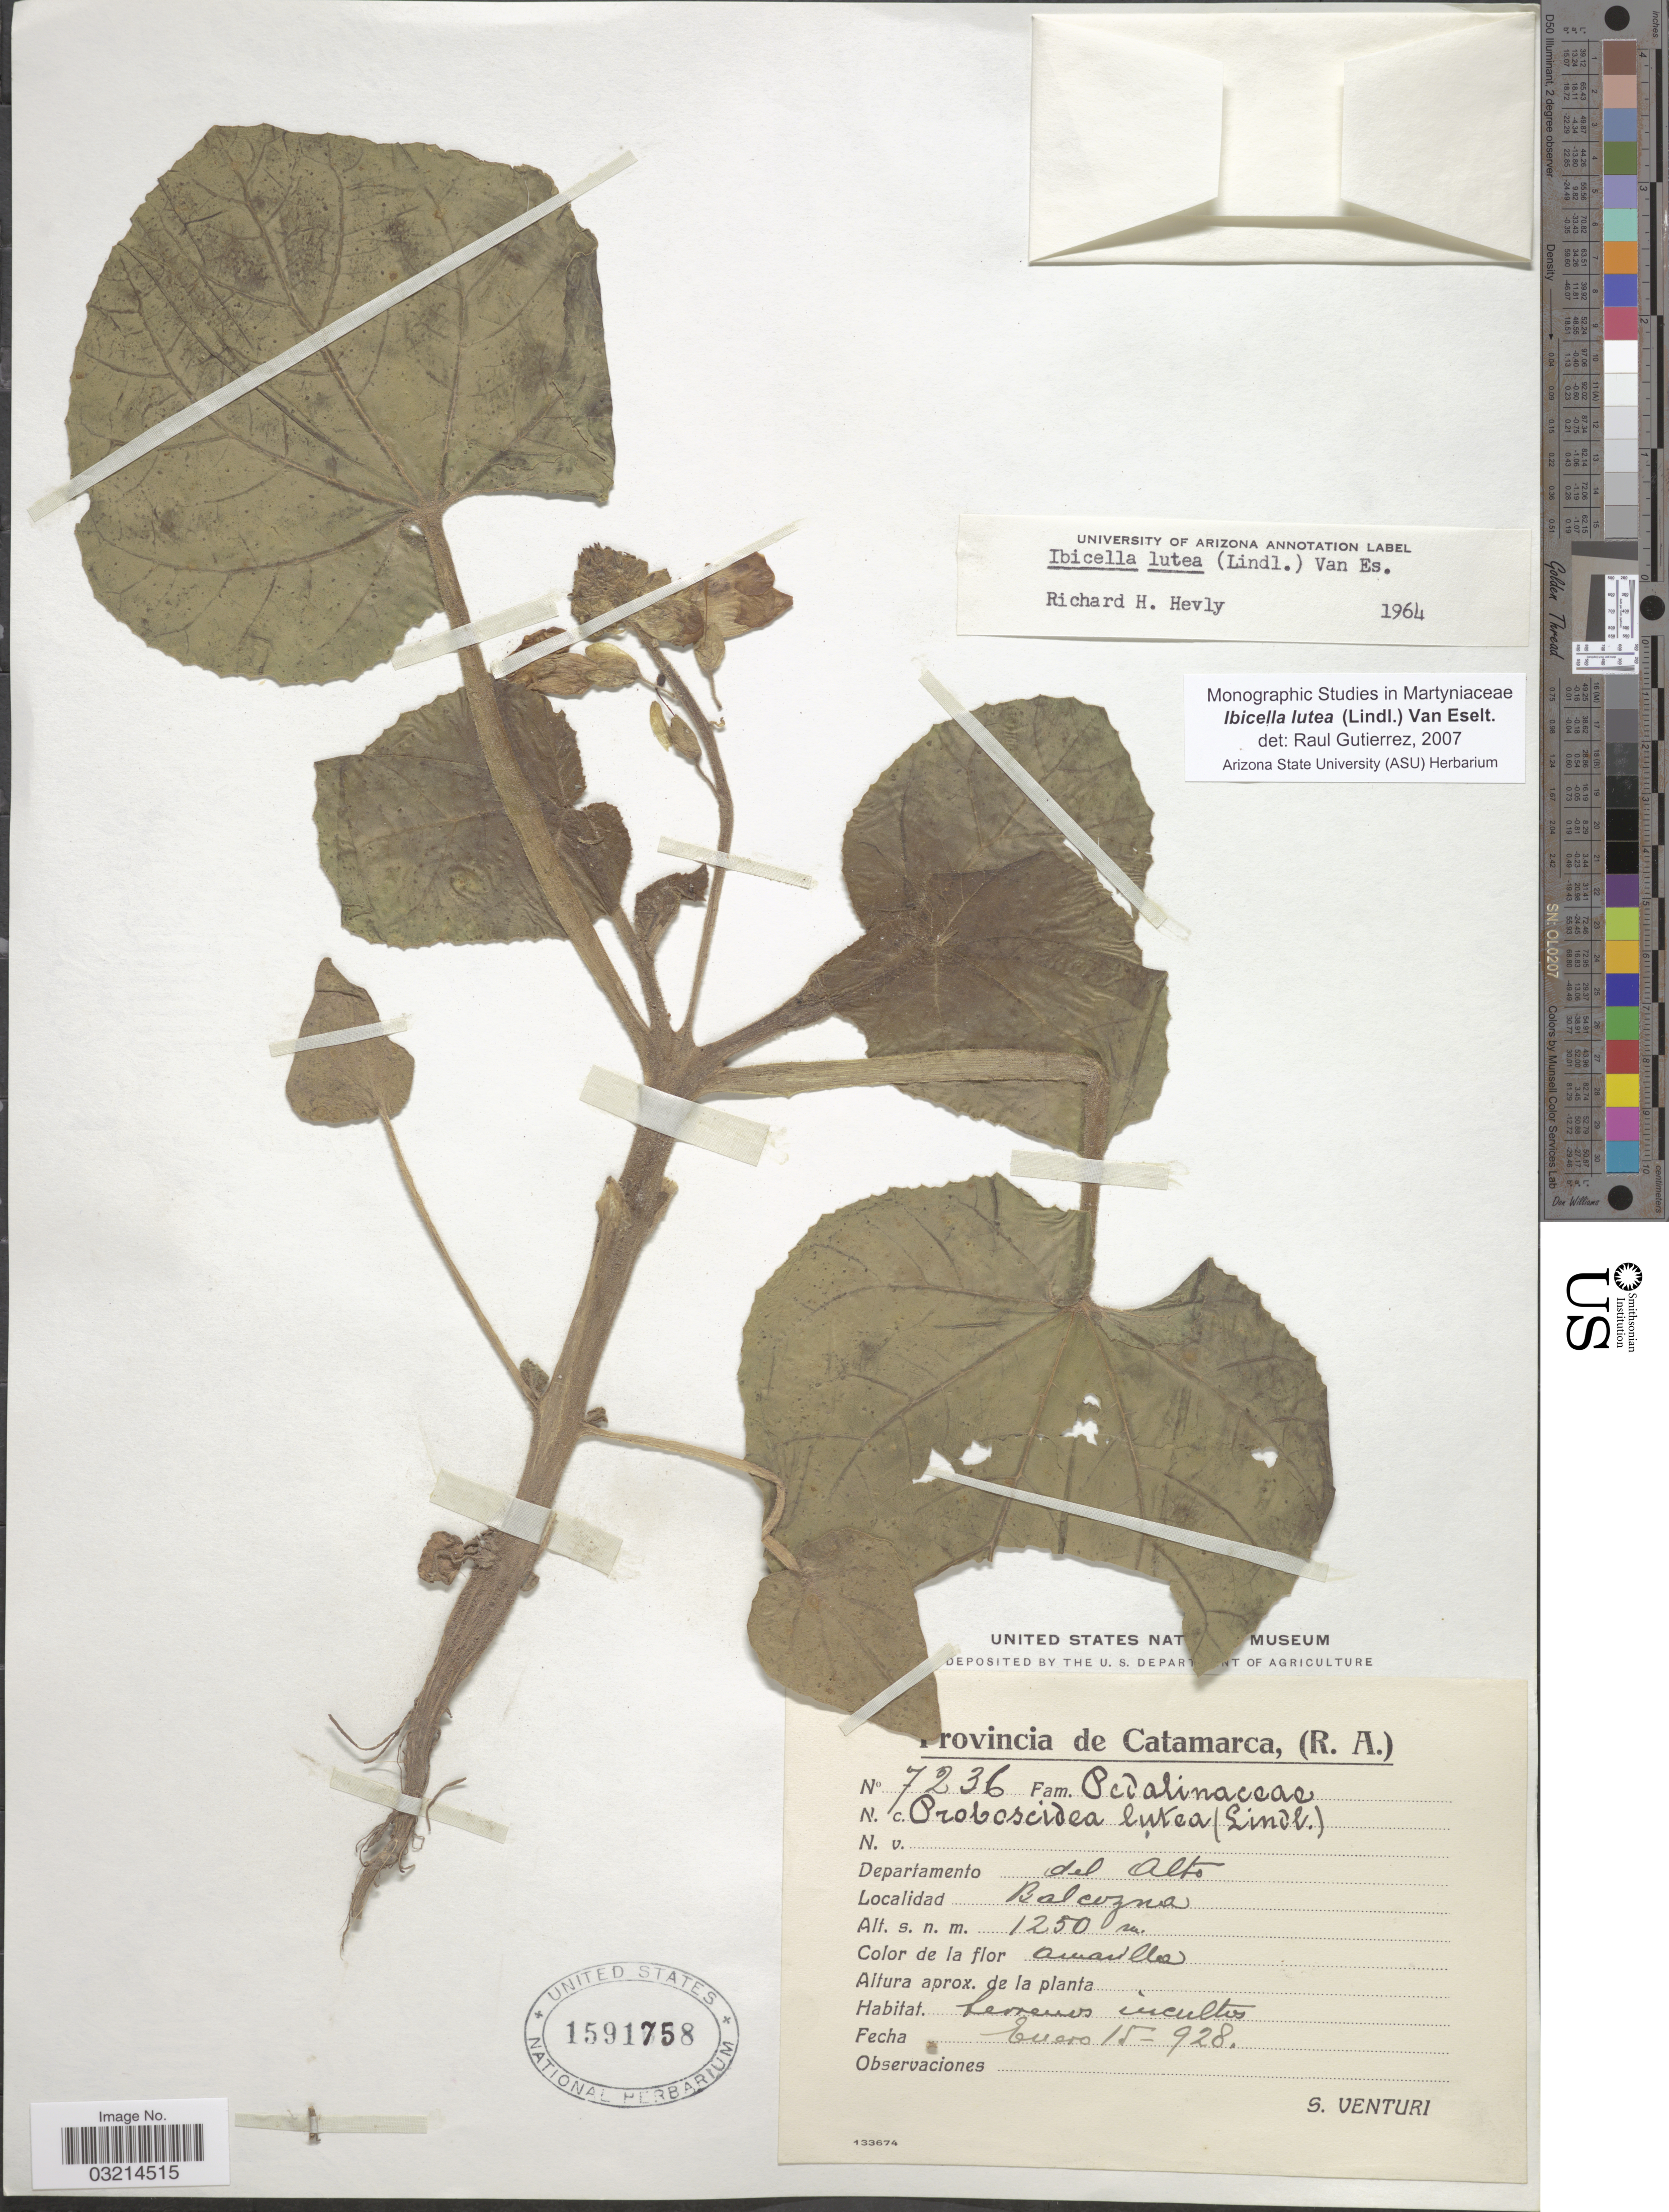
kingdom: Plantae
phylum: Tracheophyta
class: Magnoliopsida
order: Lamiales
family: Martyniaceae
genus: Ibicella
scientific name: Ibicella lutea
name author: (Lindl.) Van Eselt.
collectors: S. Venturi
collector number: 7236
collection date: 1928-01-15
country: Argentina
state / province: Catamarca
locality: Departamento del Alto, Balcozna.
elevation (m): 1250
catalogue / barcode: US 1591758